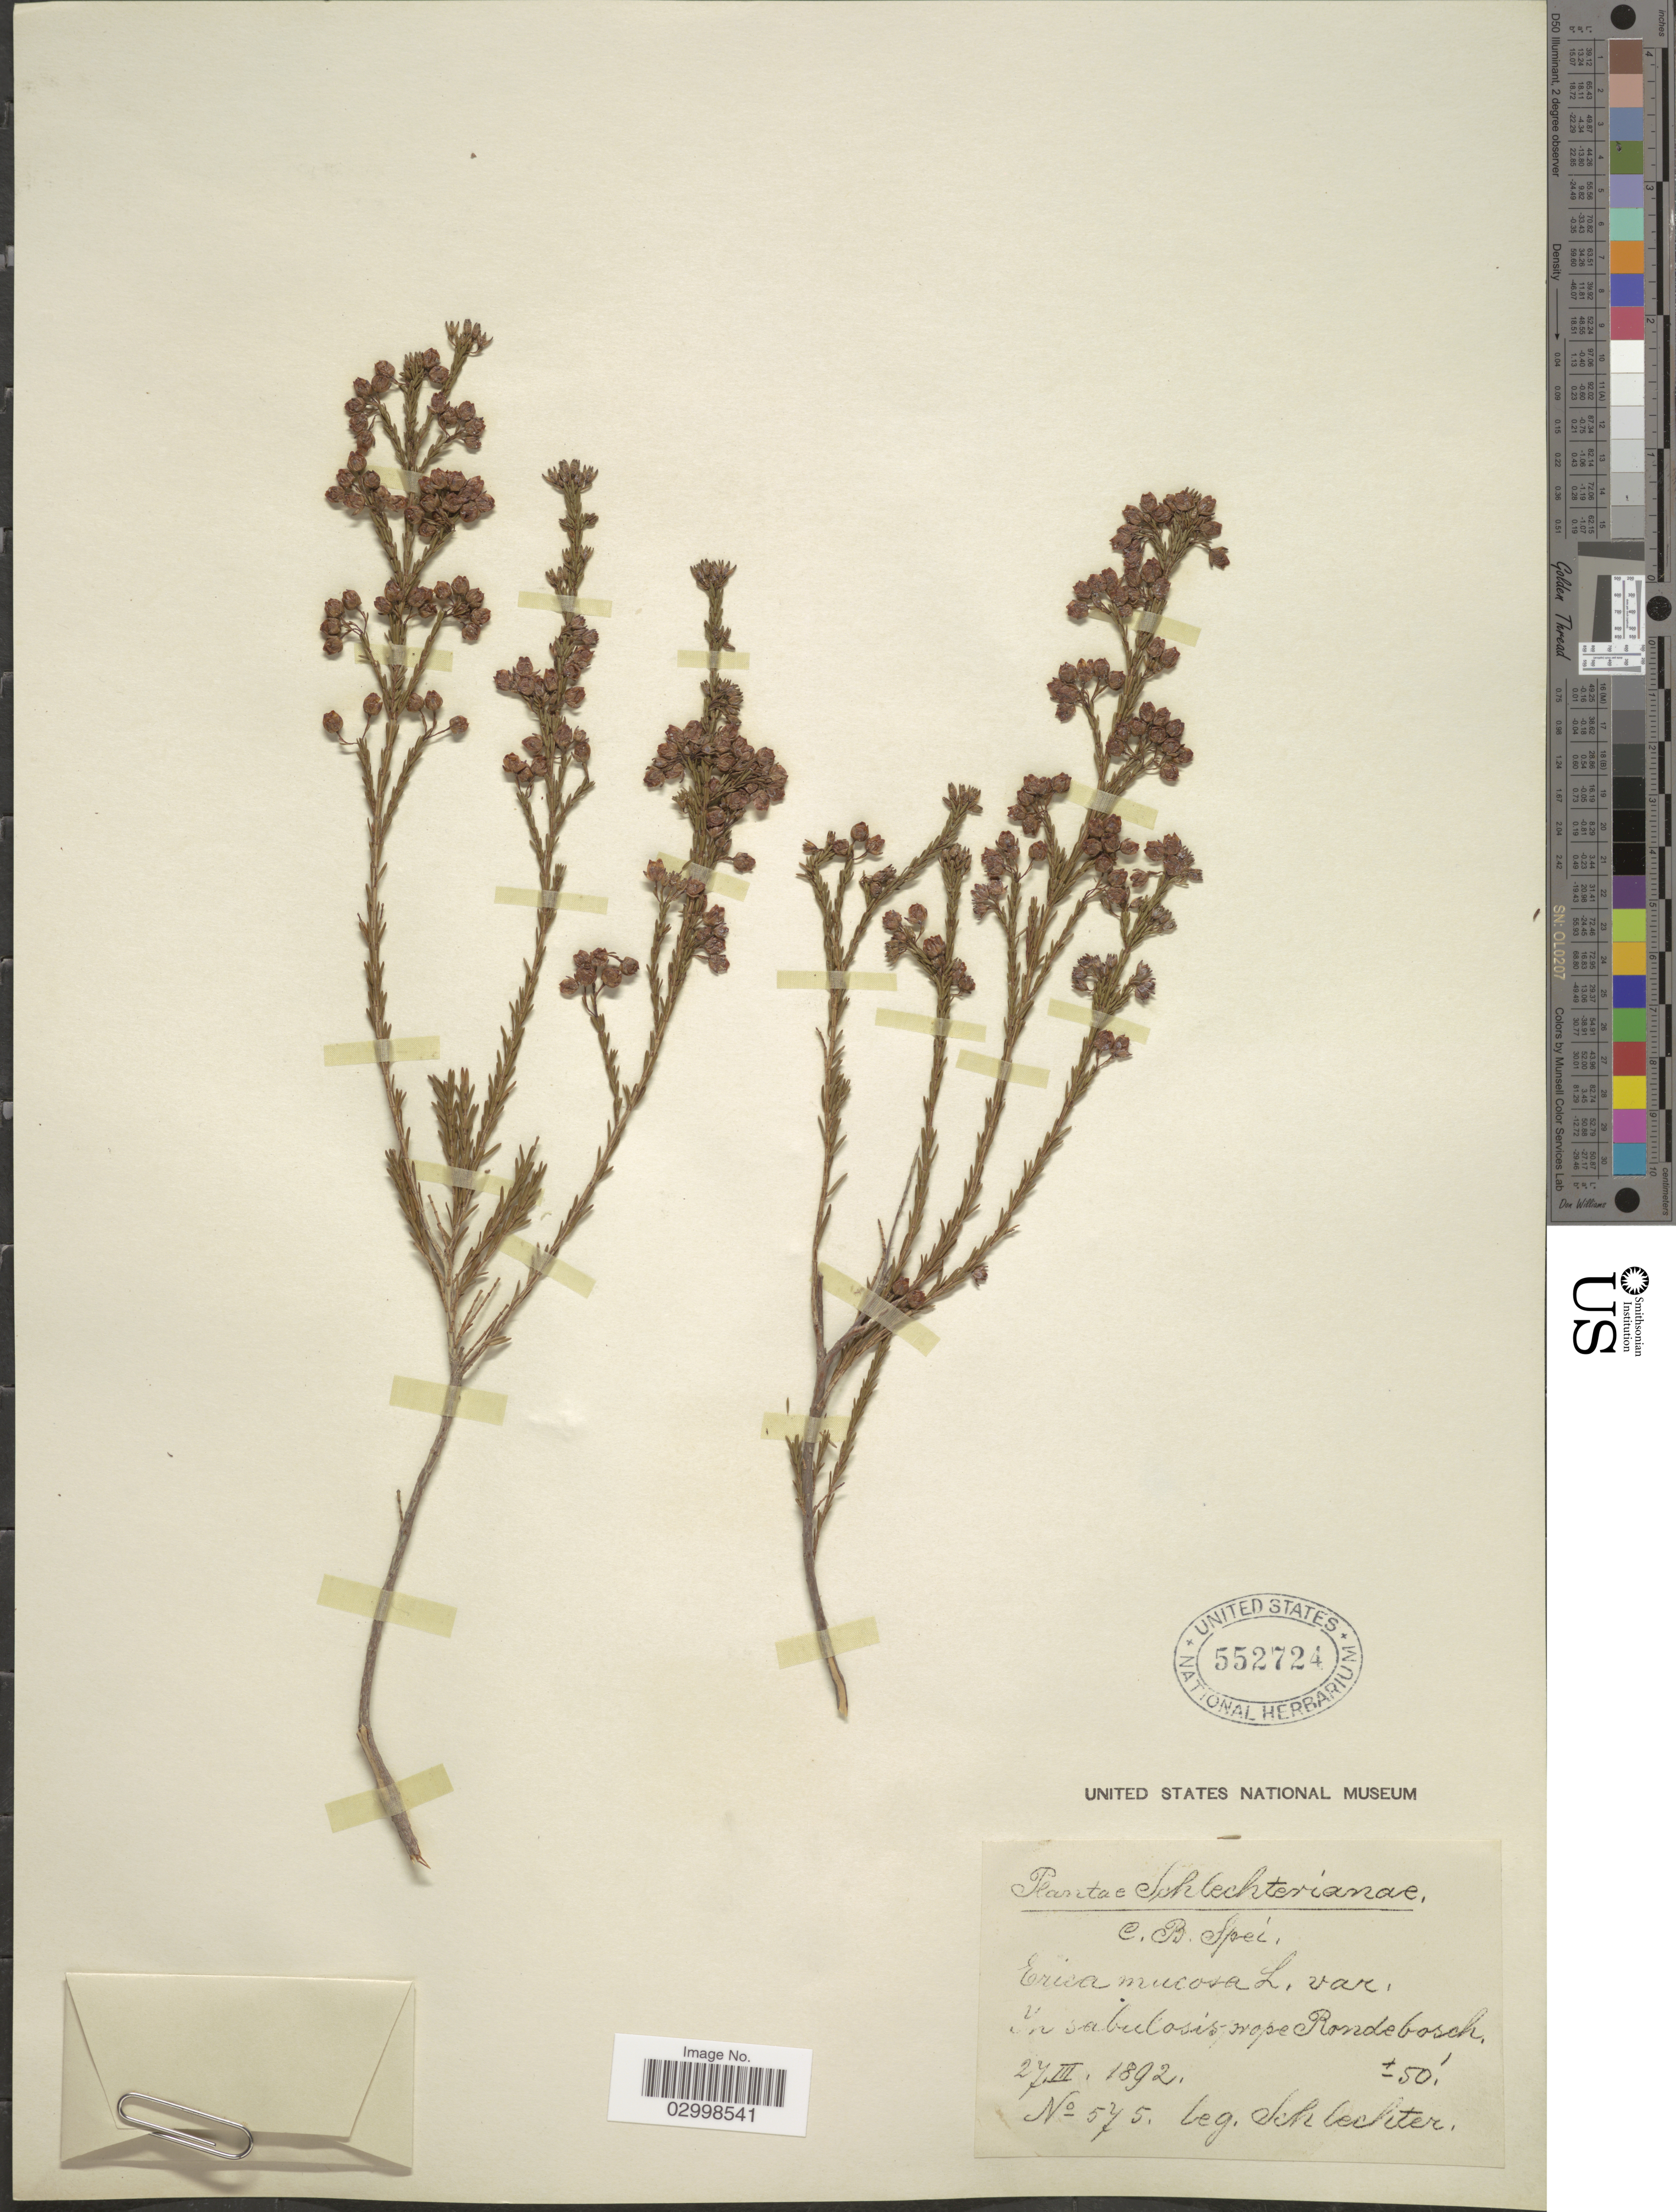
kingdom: Plantae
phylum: Tracheophyta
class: Magnoliopsida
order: Ericales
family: Ericaceae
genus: Erica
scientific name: Erica mucosa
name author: (Aiton) E.G.H. Oliv.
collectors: Schlechter, --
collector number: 575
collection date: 1892-03-27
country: South Africa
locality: C. B. Spei, in sabulosis prope Rondebosch.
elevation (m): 15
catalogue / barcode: US 552724